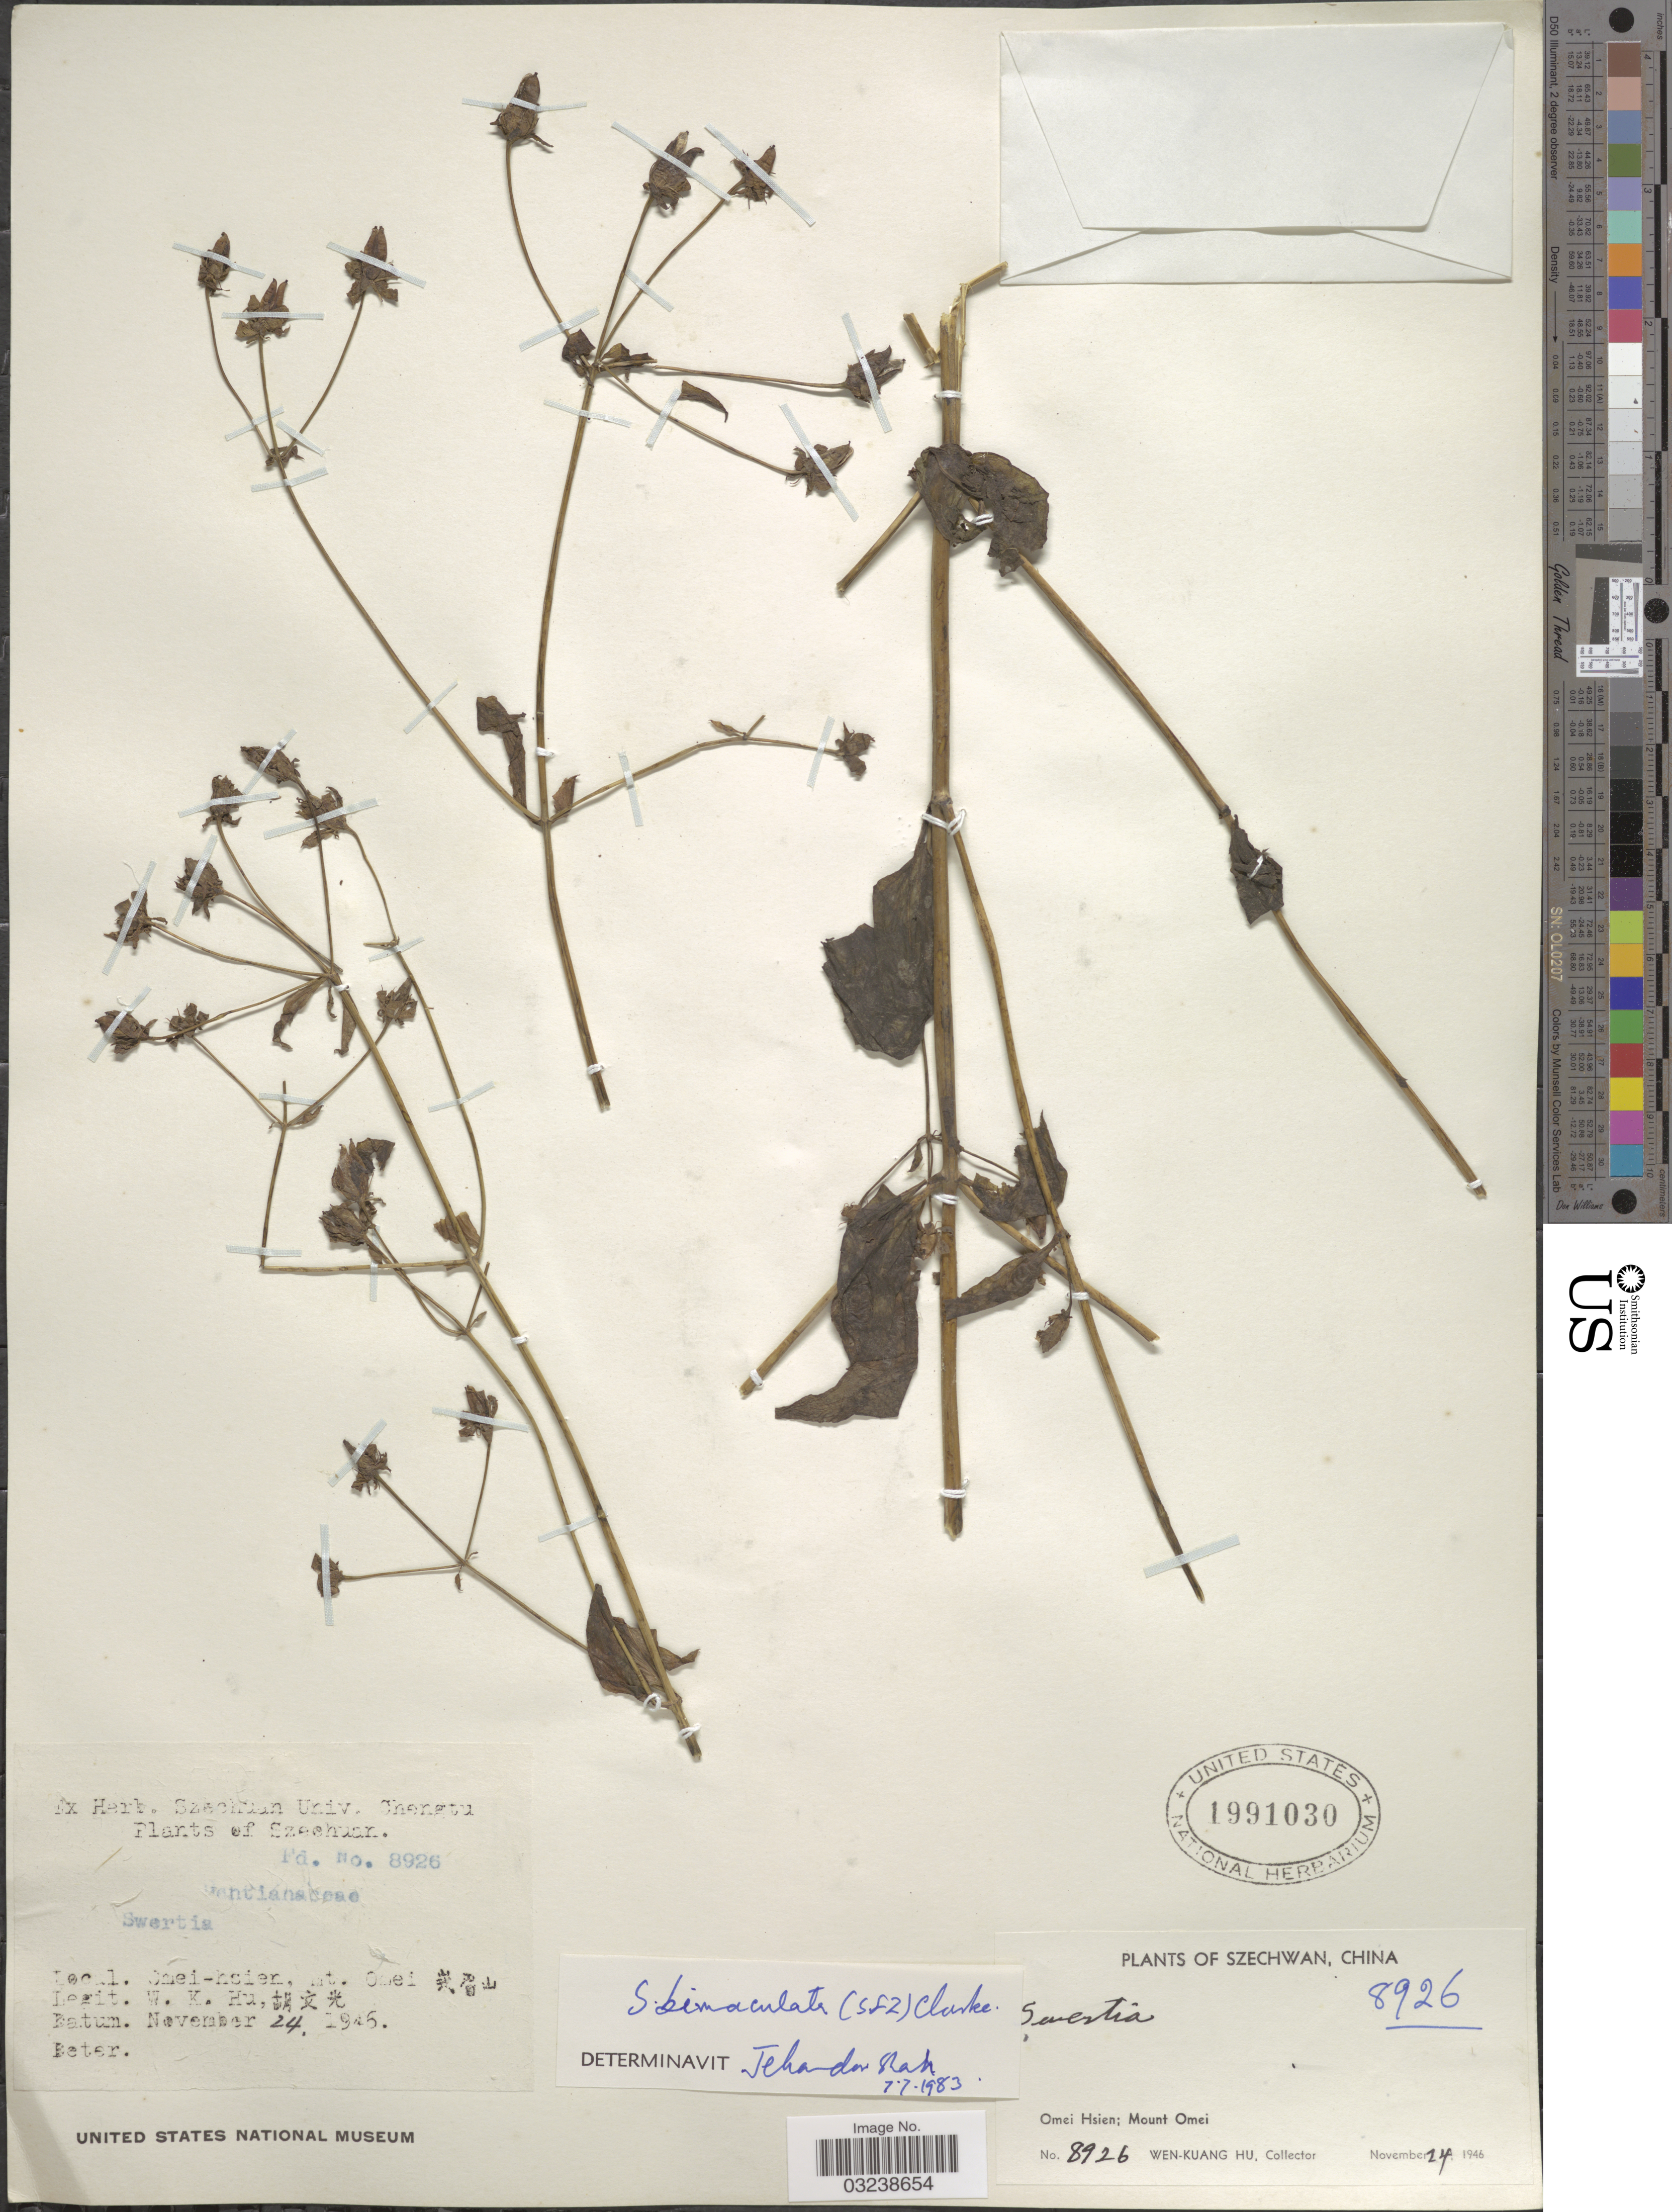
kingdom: Plantae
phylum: Tracheophyta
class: Magnoliopsida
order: Gentianales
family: Gentianaceae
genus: Swertia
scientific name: Swertia bimaculata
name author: (Siebold & Zucc.) Hook. f. & Thomson ex C.B. Clarke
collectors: W. K. Hu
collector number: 8926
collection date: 1946-11-24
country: China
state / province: Sichuan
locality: Szechwan. Omei Hsien; Mount Omei.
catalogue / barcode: US 1991030